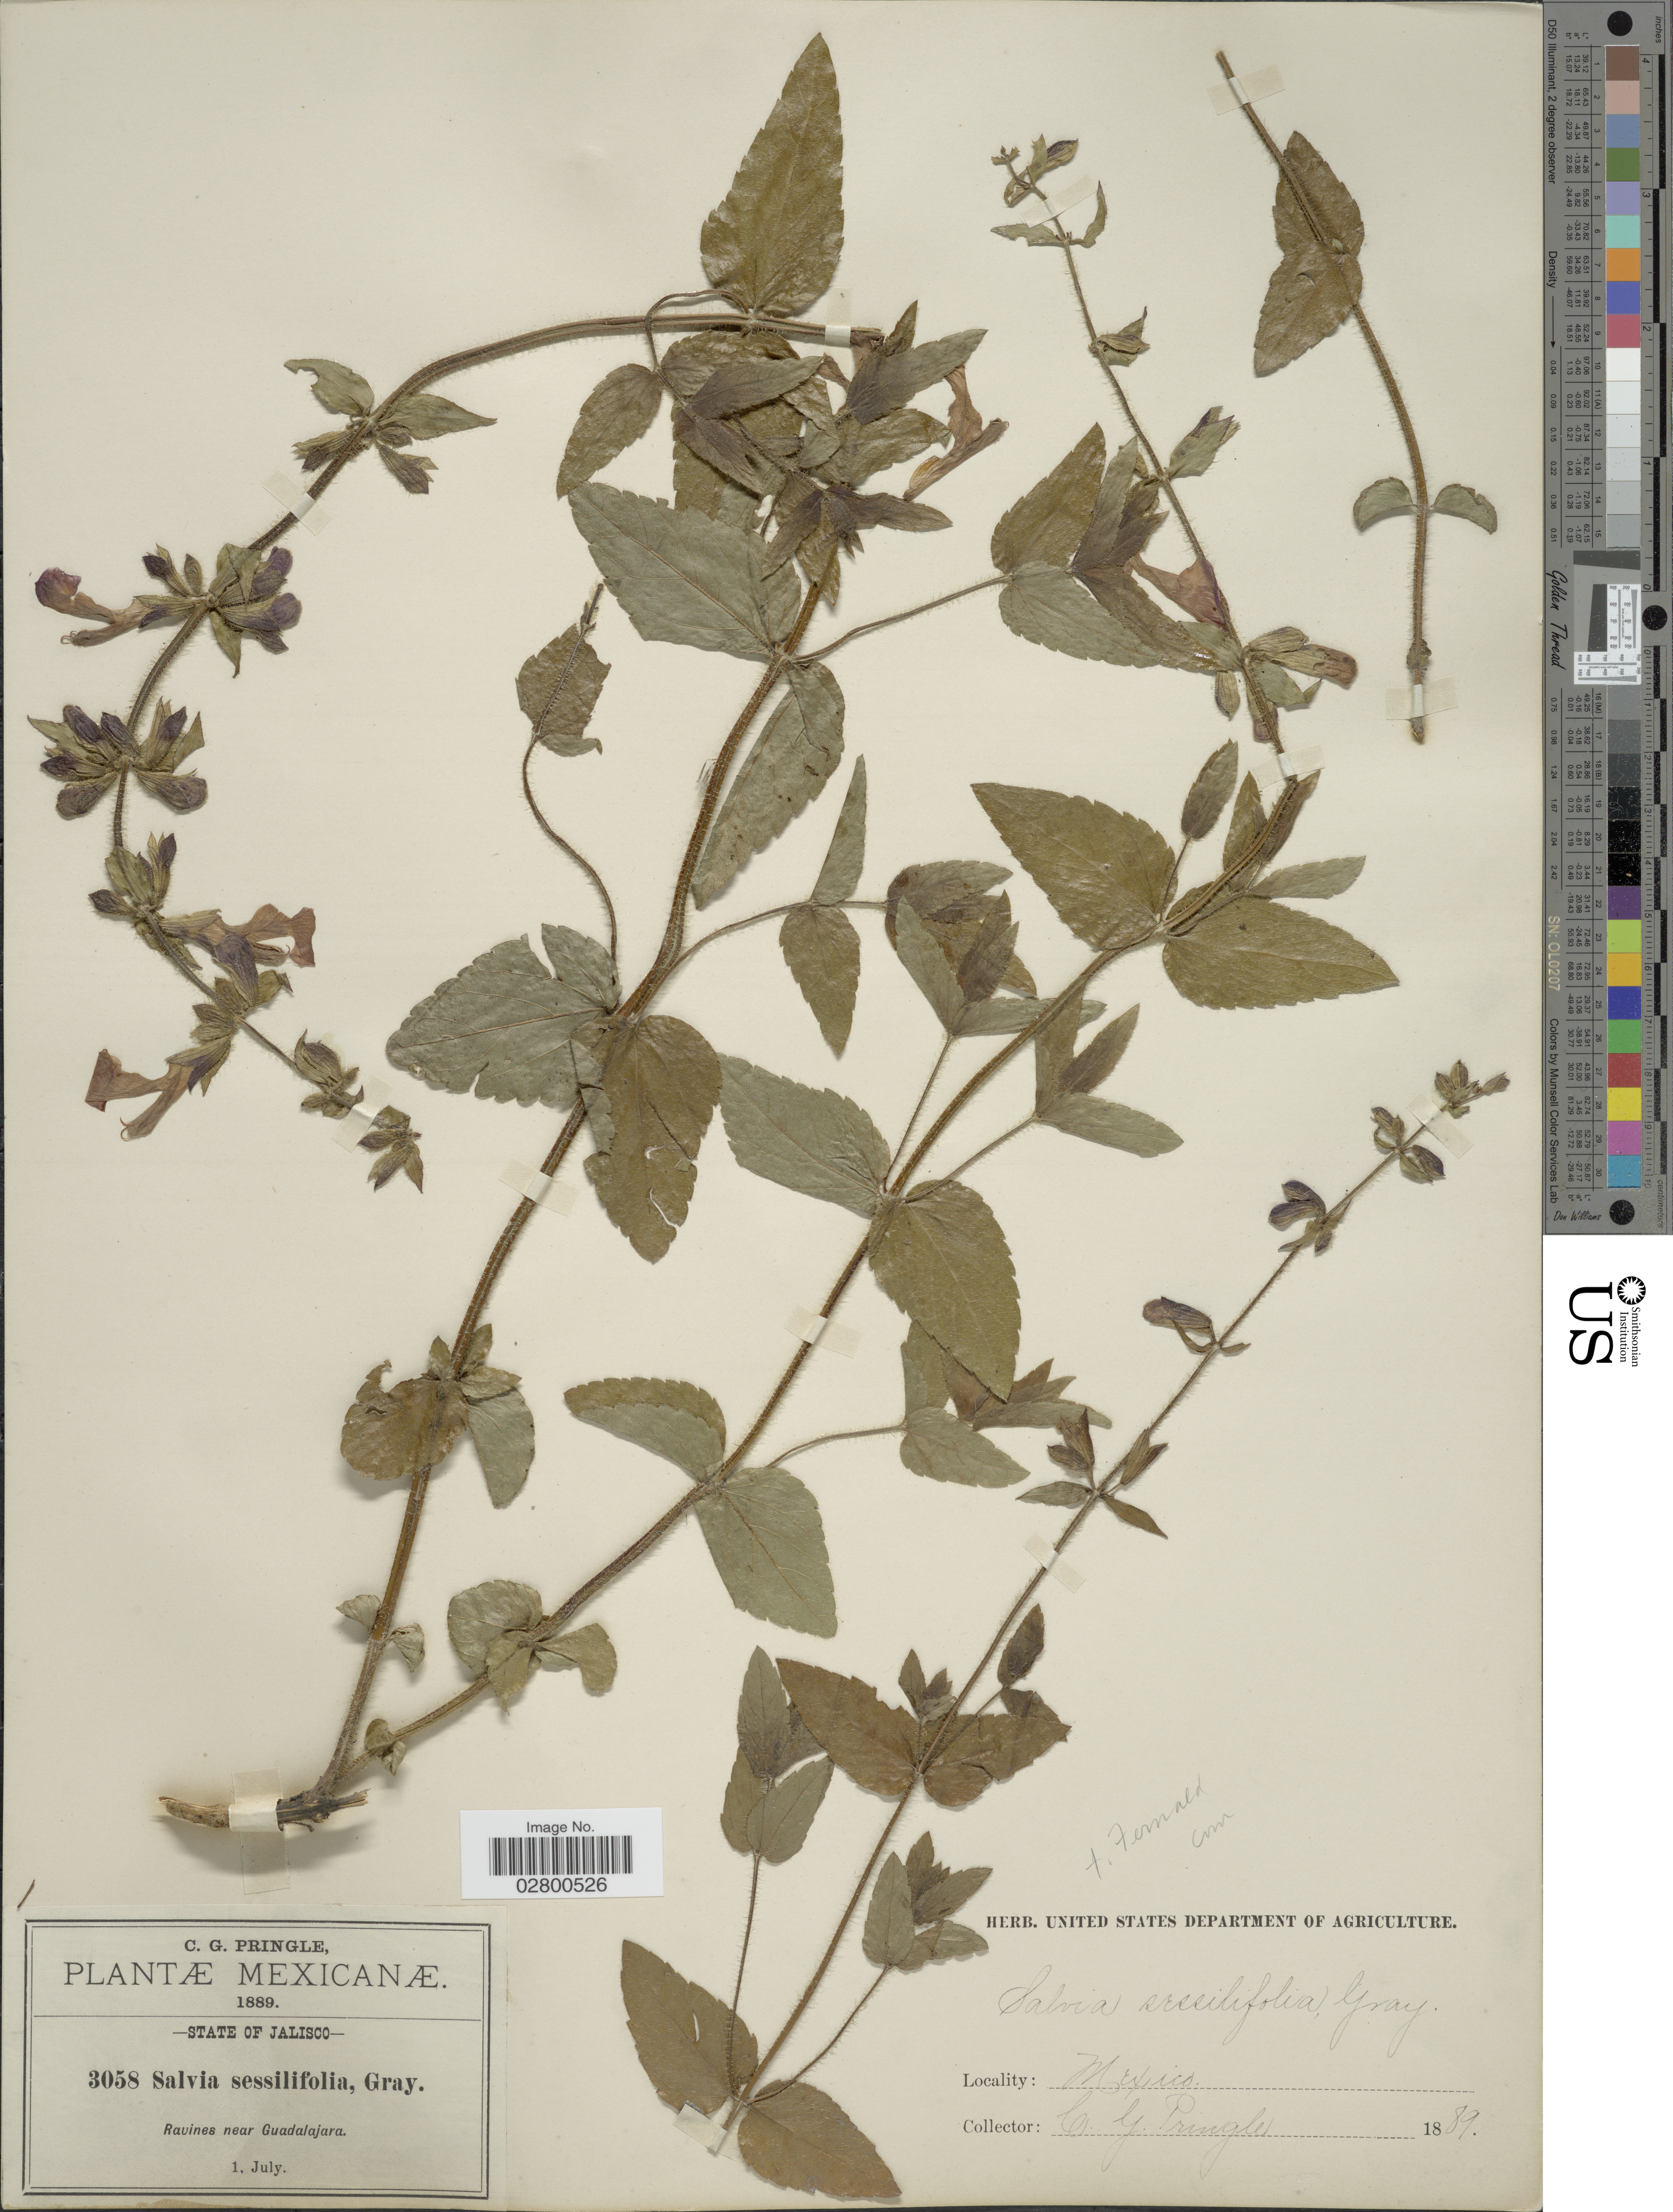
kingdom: Plantae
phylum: Tracheophyta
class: Magnoliopsida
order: Lamiales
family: Lamiaceae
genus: Salvia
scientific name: Salvia angustiarum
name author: Epling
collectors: C. G. Pringle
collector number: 3058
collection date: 1889-07-01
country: Mexico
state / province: Jalisco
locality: Ravines near Guadalajara.